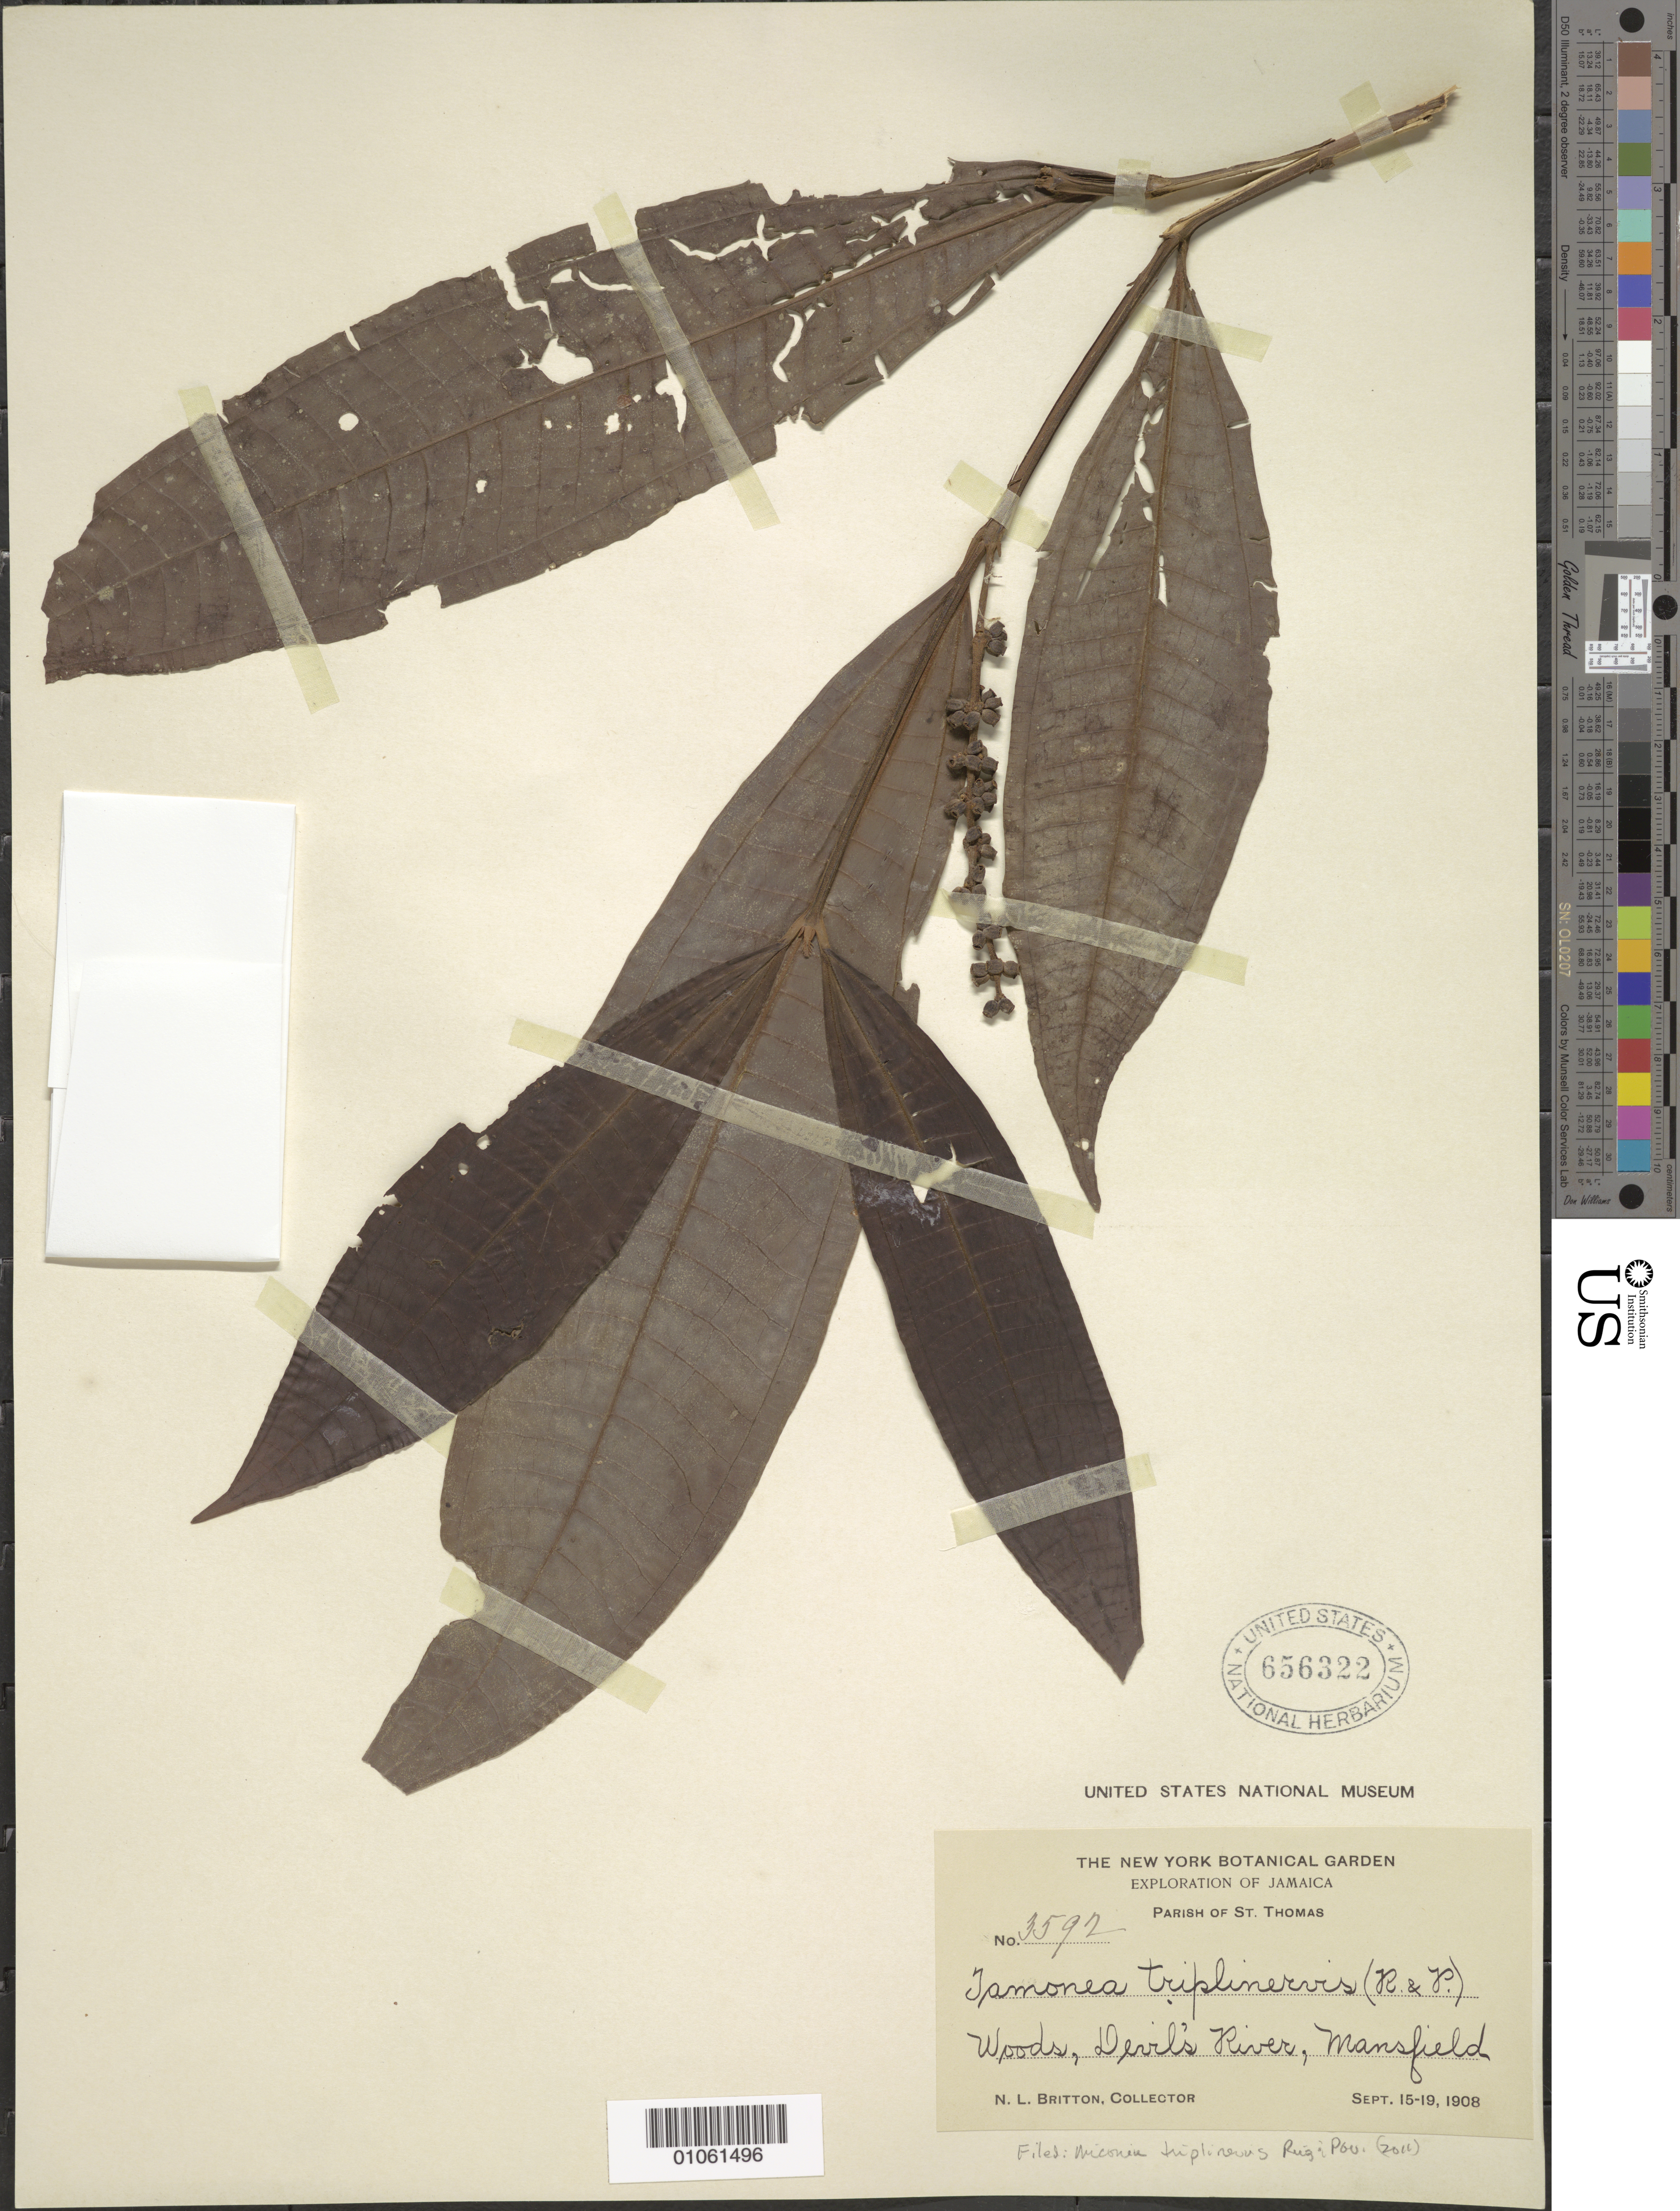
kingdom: Plantae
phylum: Tracheophyta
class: Magnoliopsida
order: Myrtales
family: Melastomataceae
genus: Miconia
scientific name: Miconia triplinervis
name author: Ruiz & Pav.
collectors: N. Britton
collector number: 3592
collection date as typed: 15 Sep 1908 to 19 Sep 1908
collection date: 1908-09-15/1908-09-19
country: Jamaica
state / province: Saint Thomas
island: Jamaica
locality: Devil's River, Mansfield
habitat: Woods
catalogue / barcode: US 656322